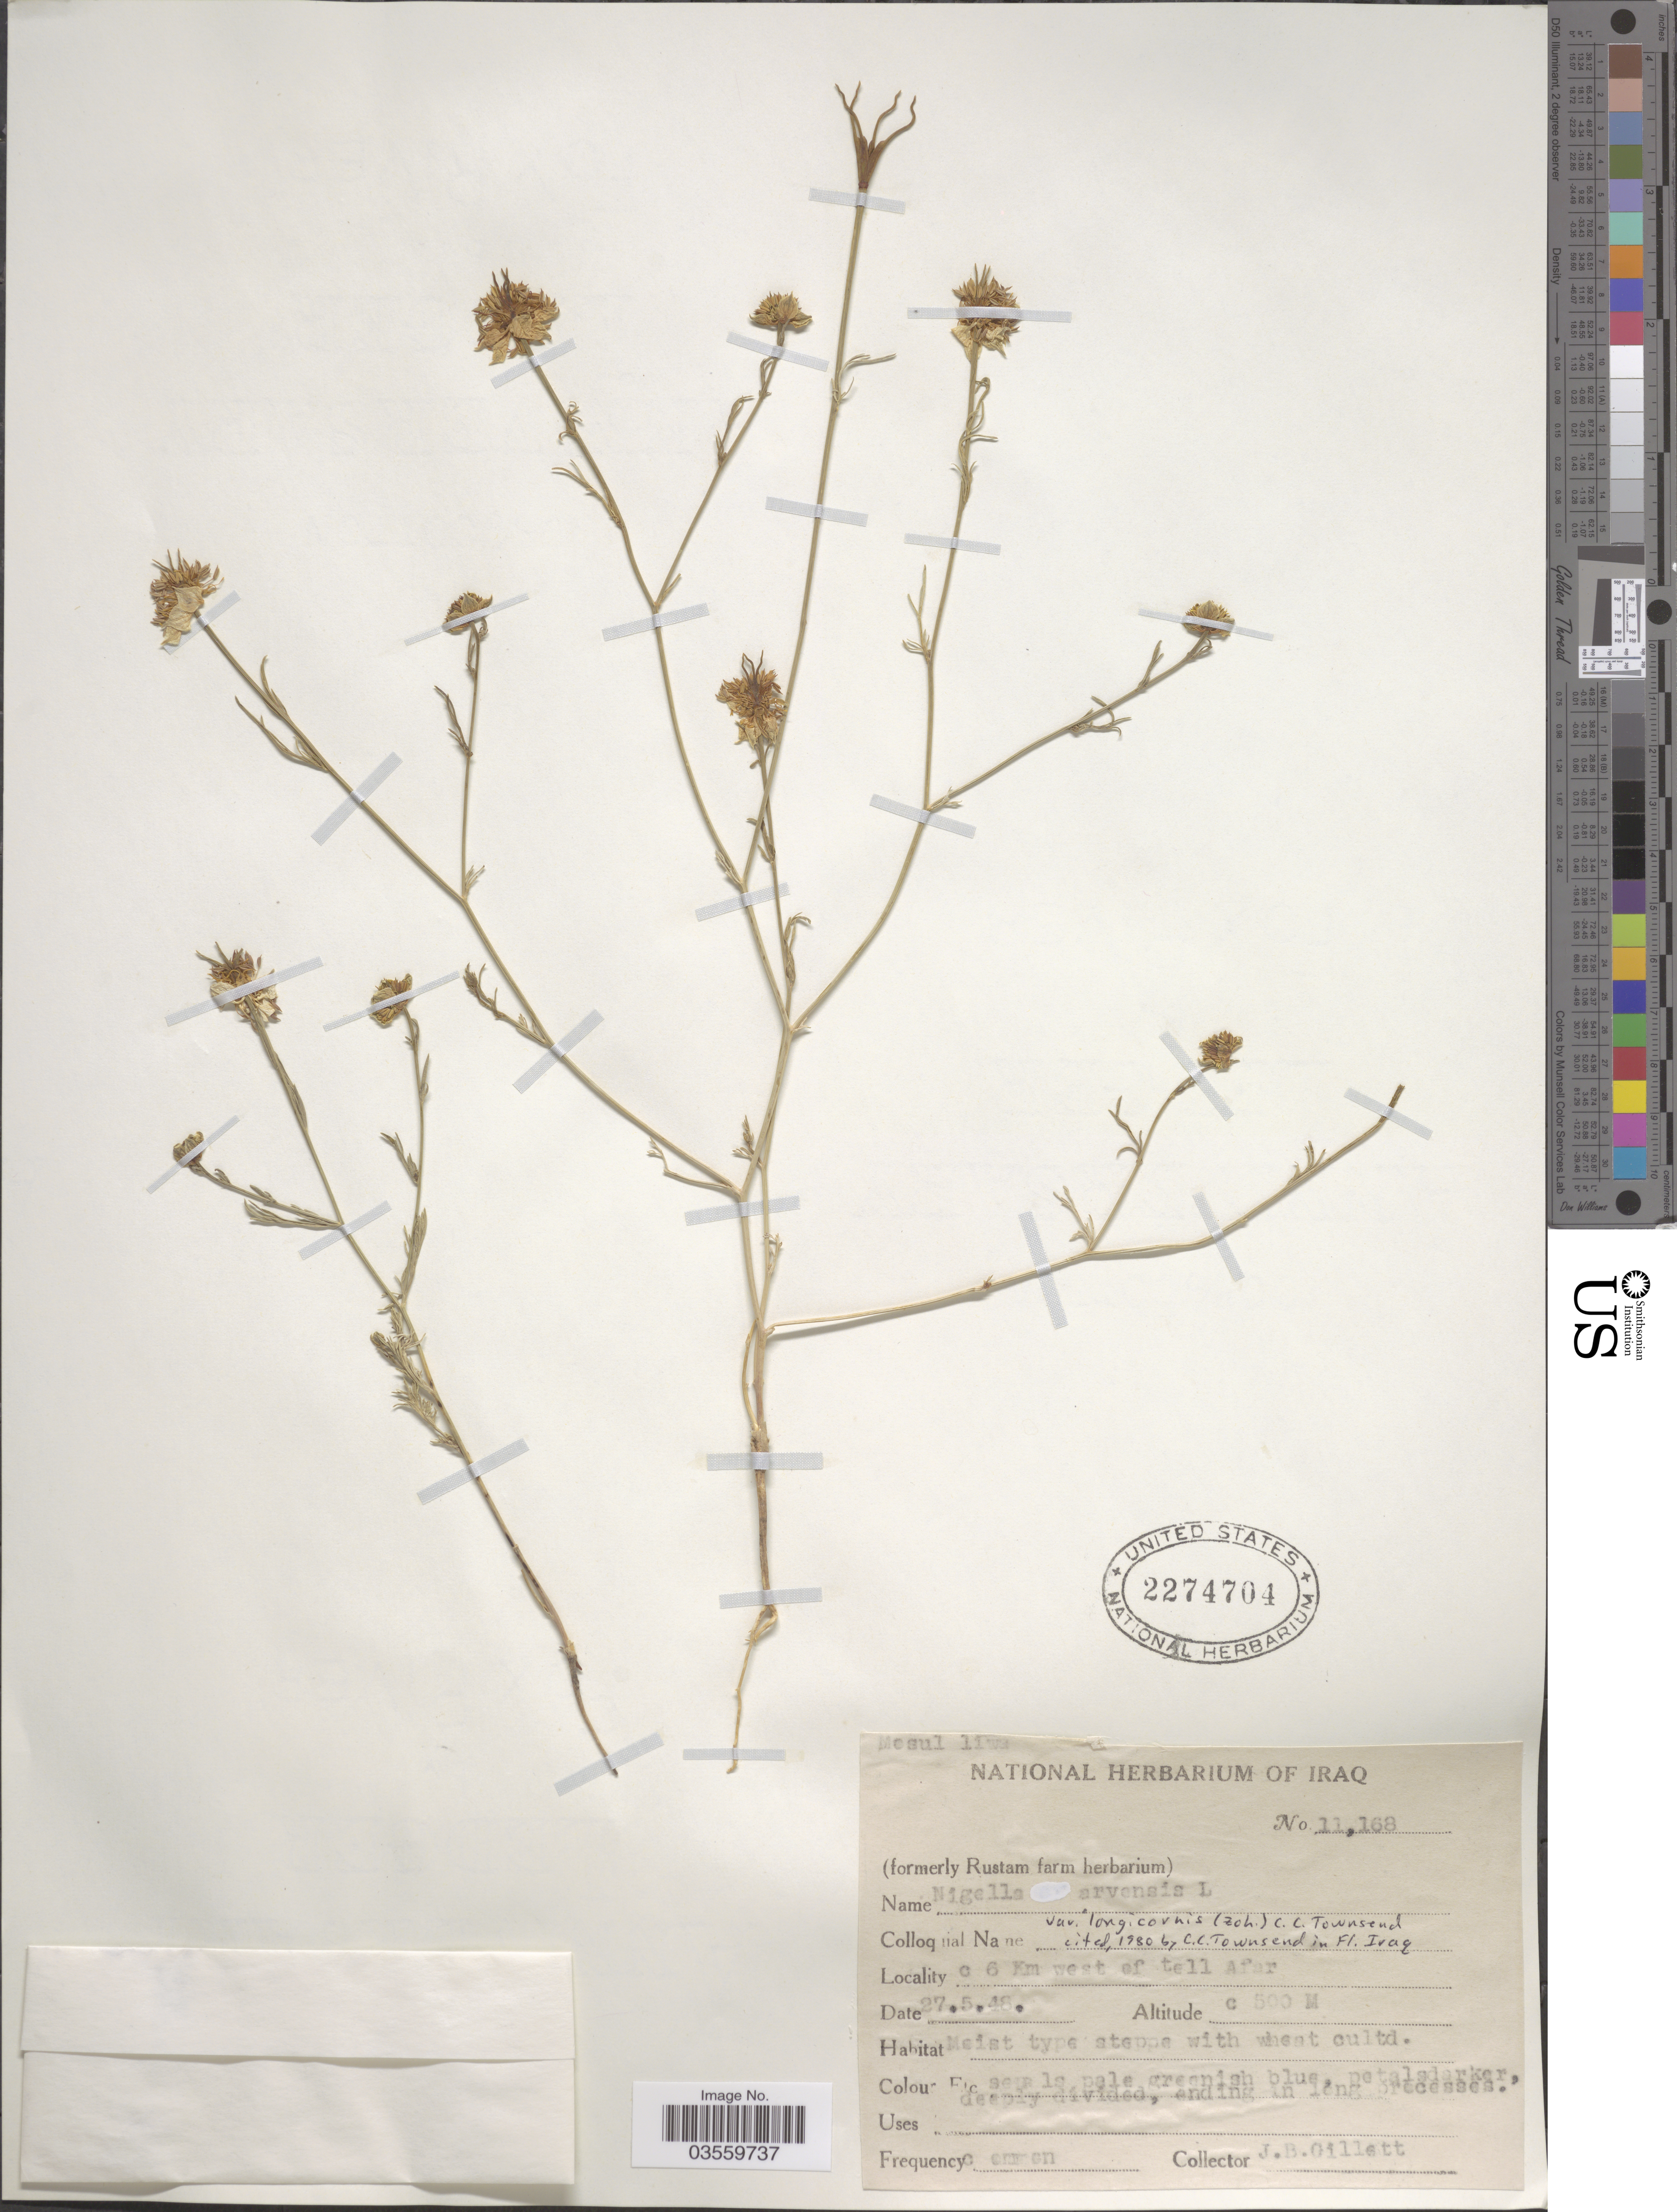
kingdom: Plantae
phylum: Tracheophyta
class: Magnoliopsida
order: Ranunculales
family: Ranunculaceae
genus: Nigella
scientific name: Nigella arvensis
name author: L.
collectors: J. B. Gillett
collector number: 11168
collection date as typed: Transcribed d/m/y: 27/5/48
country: Iraq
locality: Mosul liwa. c 6 Km west of tell Afar.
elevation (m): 500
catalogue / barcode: US 2274704